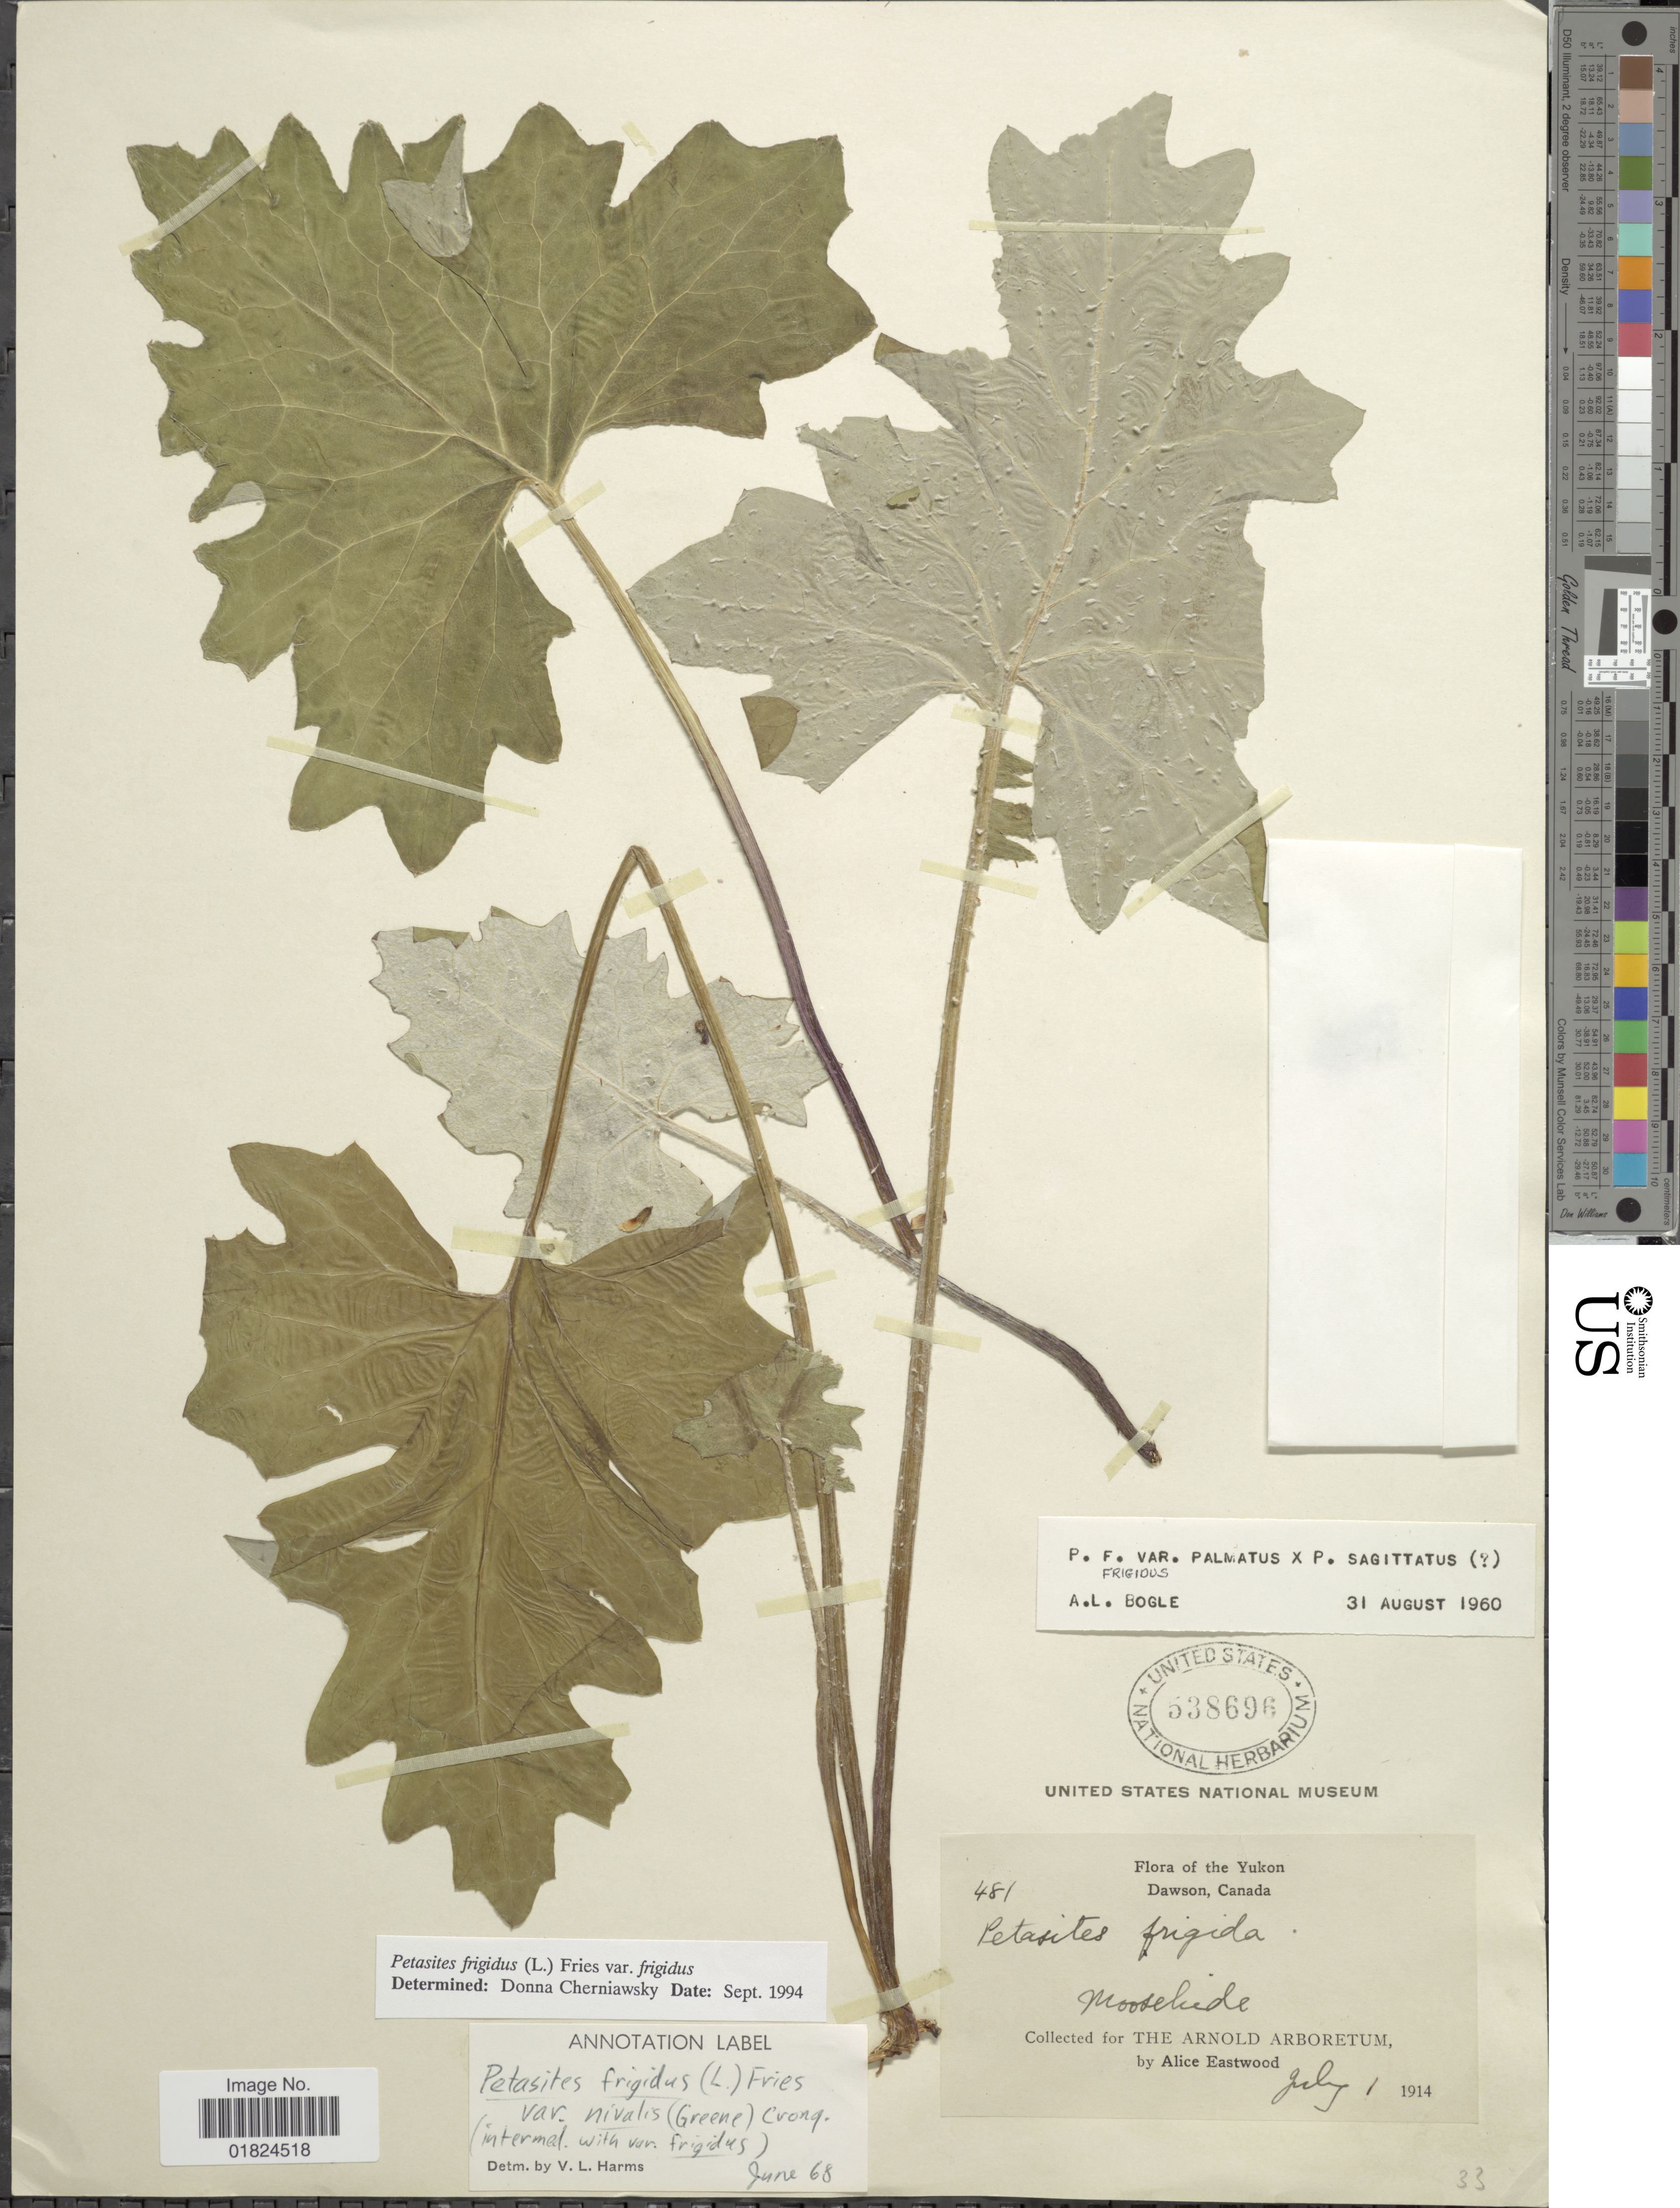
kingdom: Plantae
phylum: Tracheophyta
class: Magnoliopsida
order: Asterales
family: Asteraceae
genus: Petasites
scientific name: Petasites frigidus var. frigidus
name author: (L.) Fr.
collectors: A. Eastwood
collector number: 481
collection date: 1914-07-01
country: Canada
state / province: Yukon Territory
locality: Yukon, Dawson, Moosehide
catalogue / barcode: US 538696